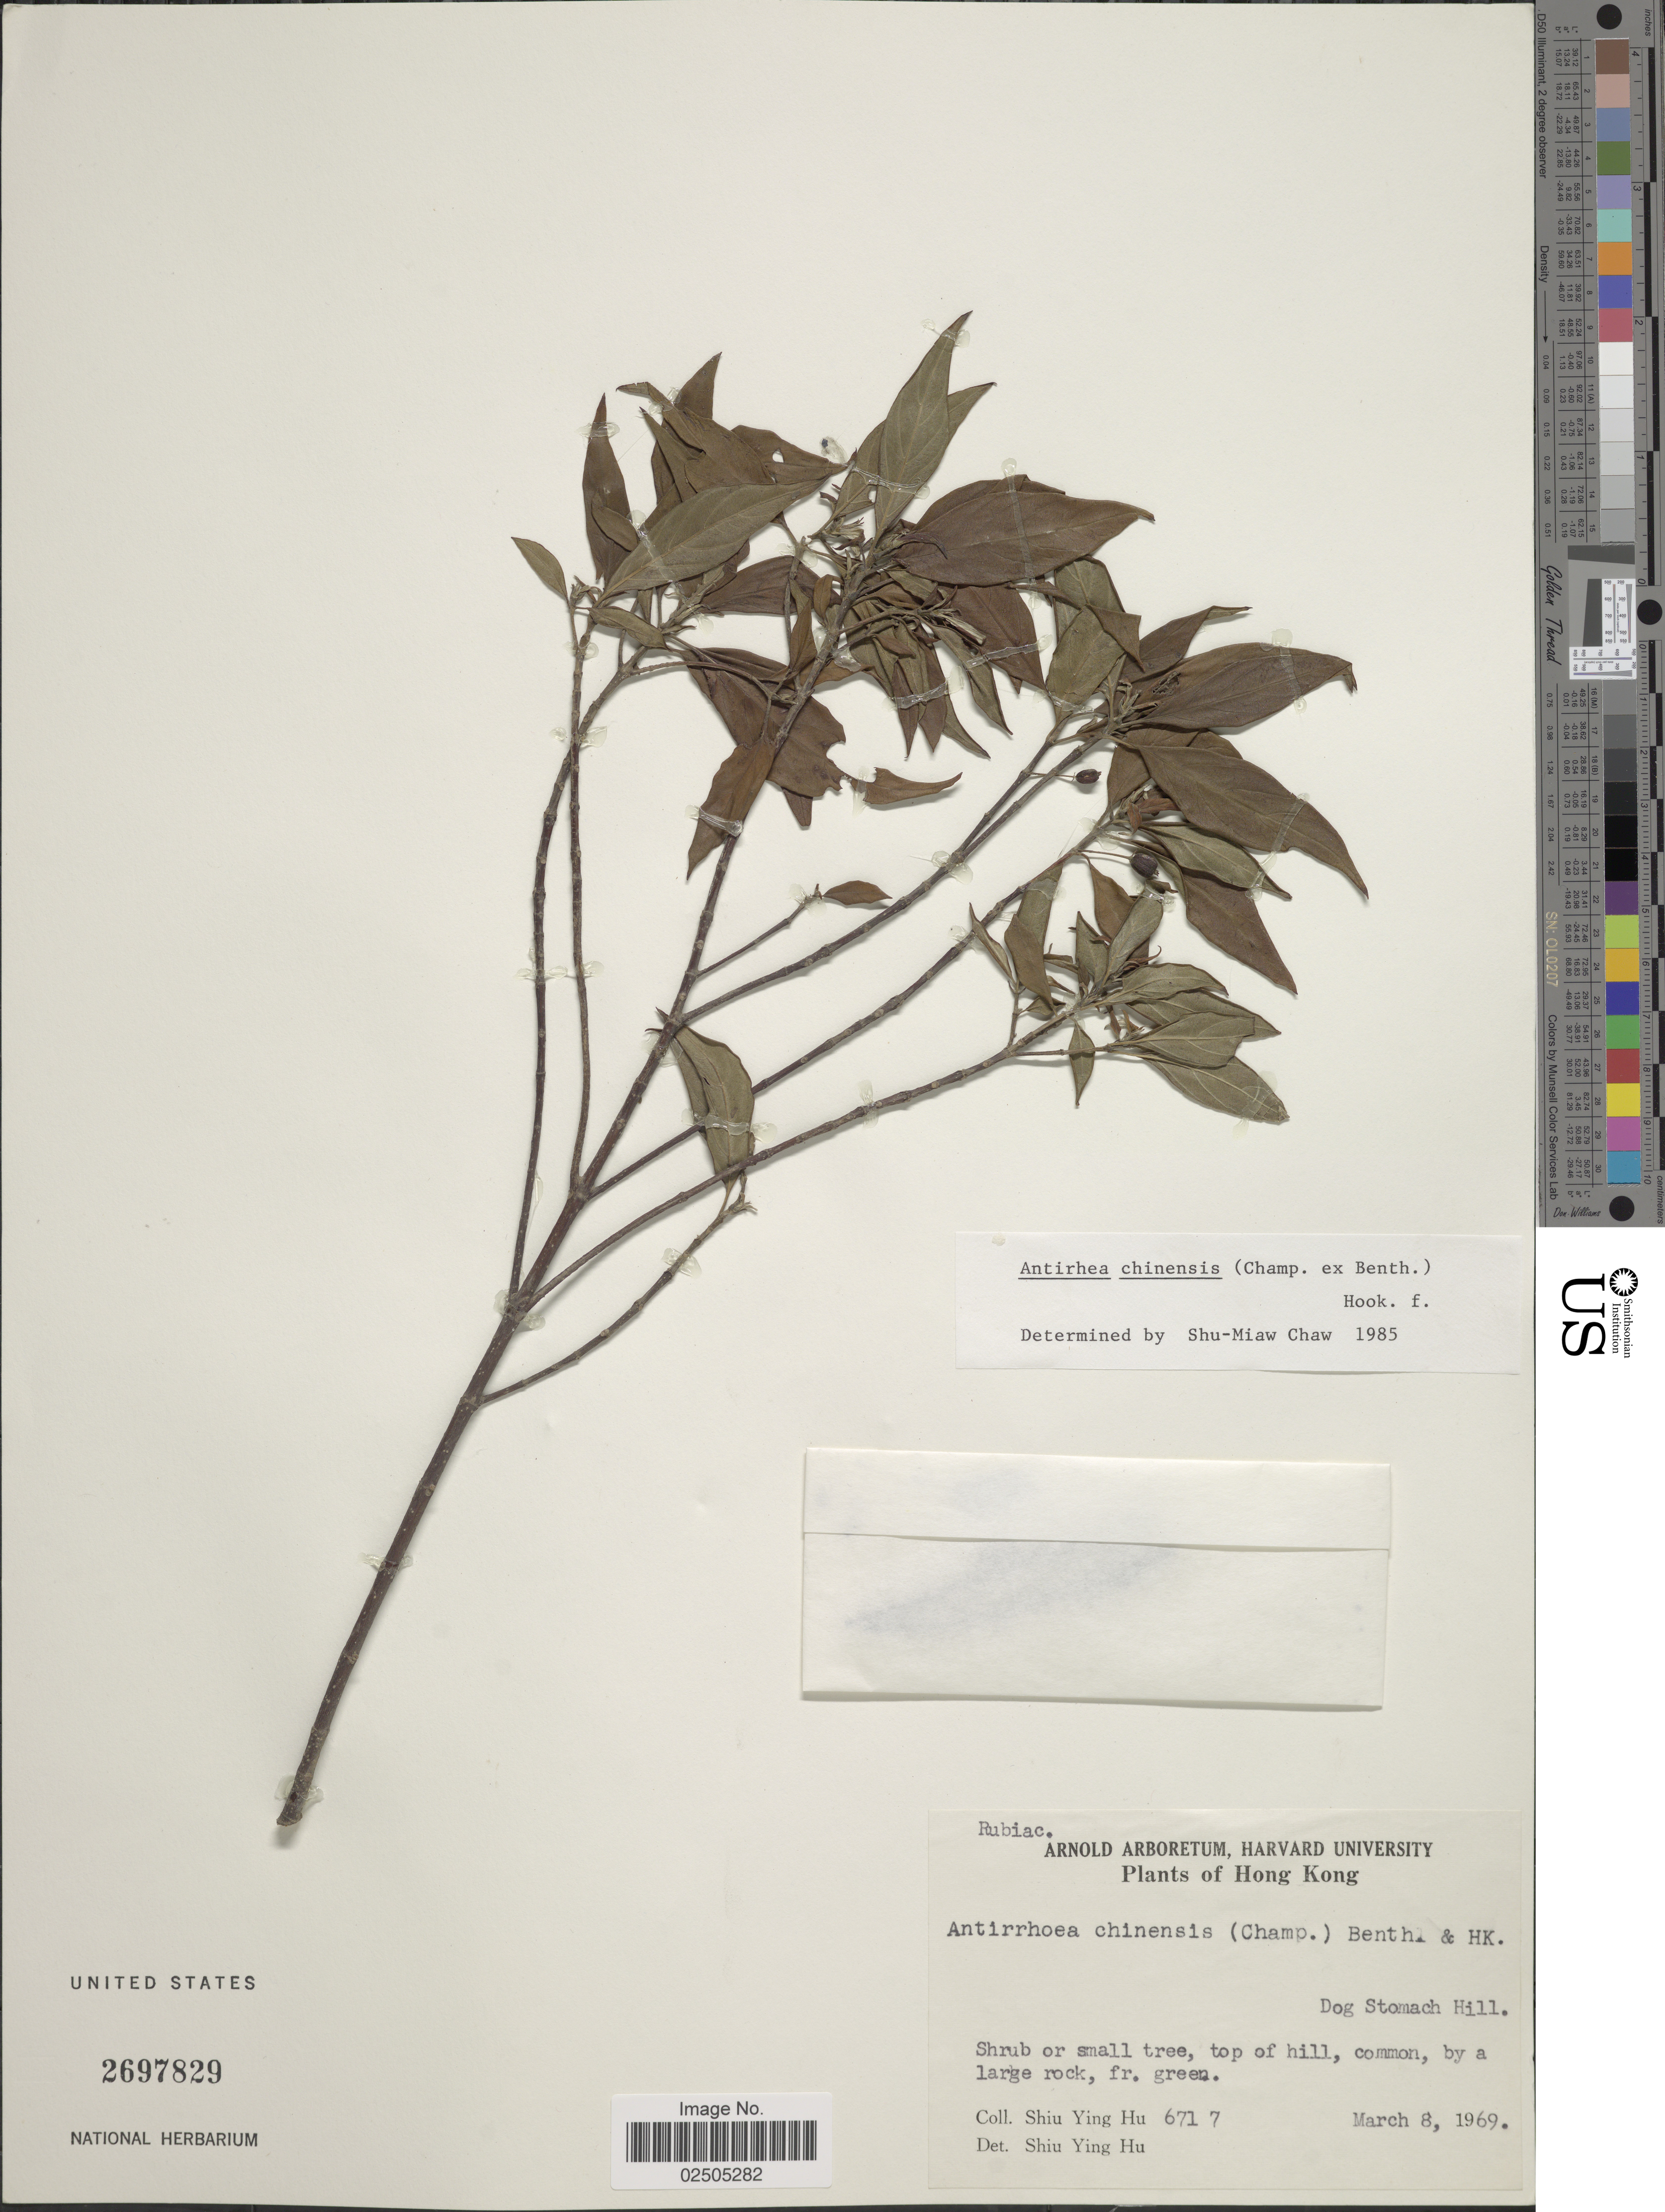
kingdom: Plantae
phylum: Tracheophyta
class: Magnoliopsida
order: Gentianales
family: Rubiaceae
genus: Antirhea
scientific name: Antirhea chinensis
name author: (Champ. ex Benth.) Benth. & Hook. f. ex F.B. Forbes & Hemsl.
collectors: S. Y. Hu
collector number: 6717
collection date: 1969-03-08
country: China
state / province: Hong Kong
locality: Dog Stomach Hill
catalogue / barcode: US 2697829